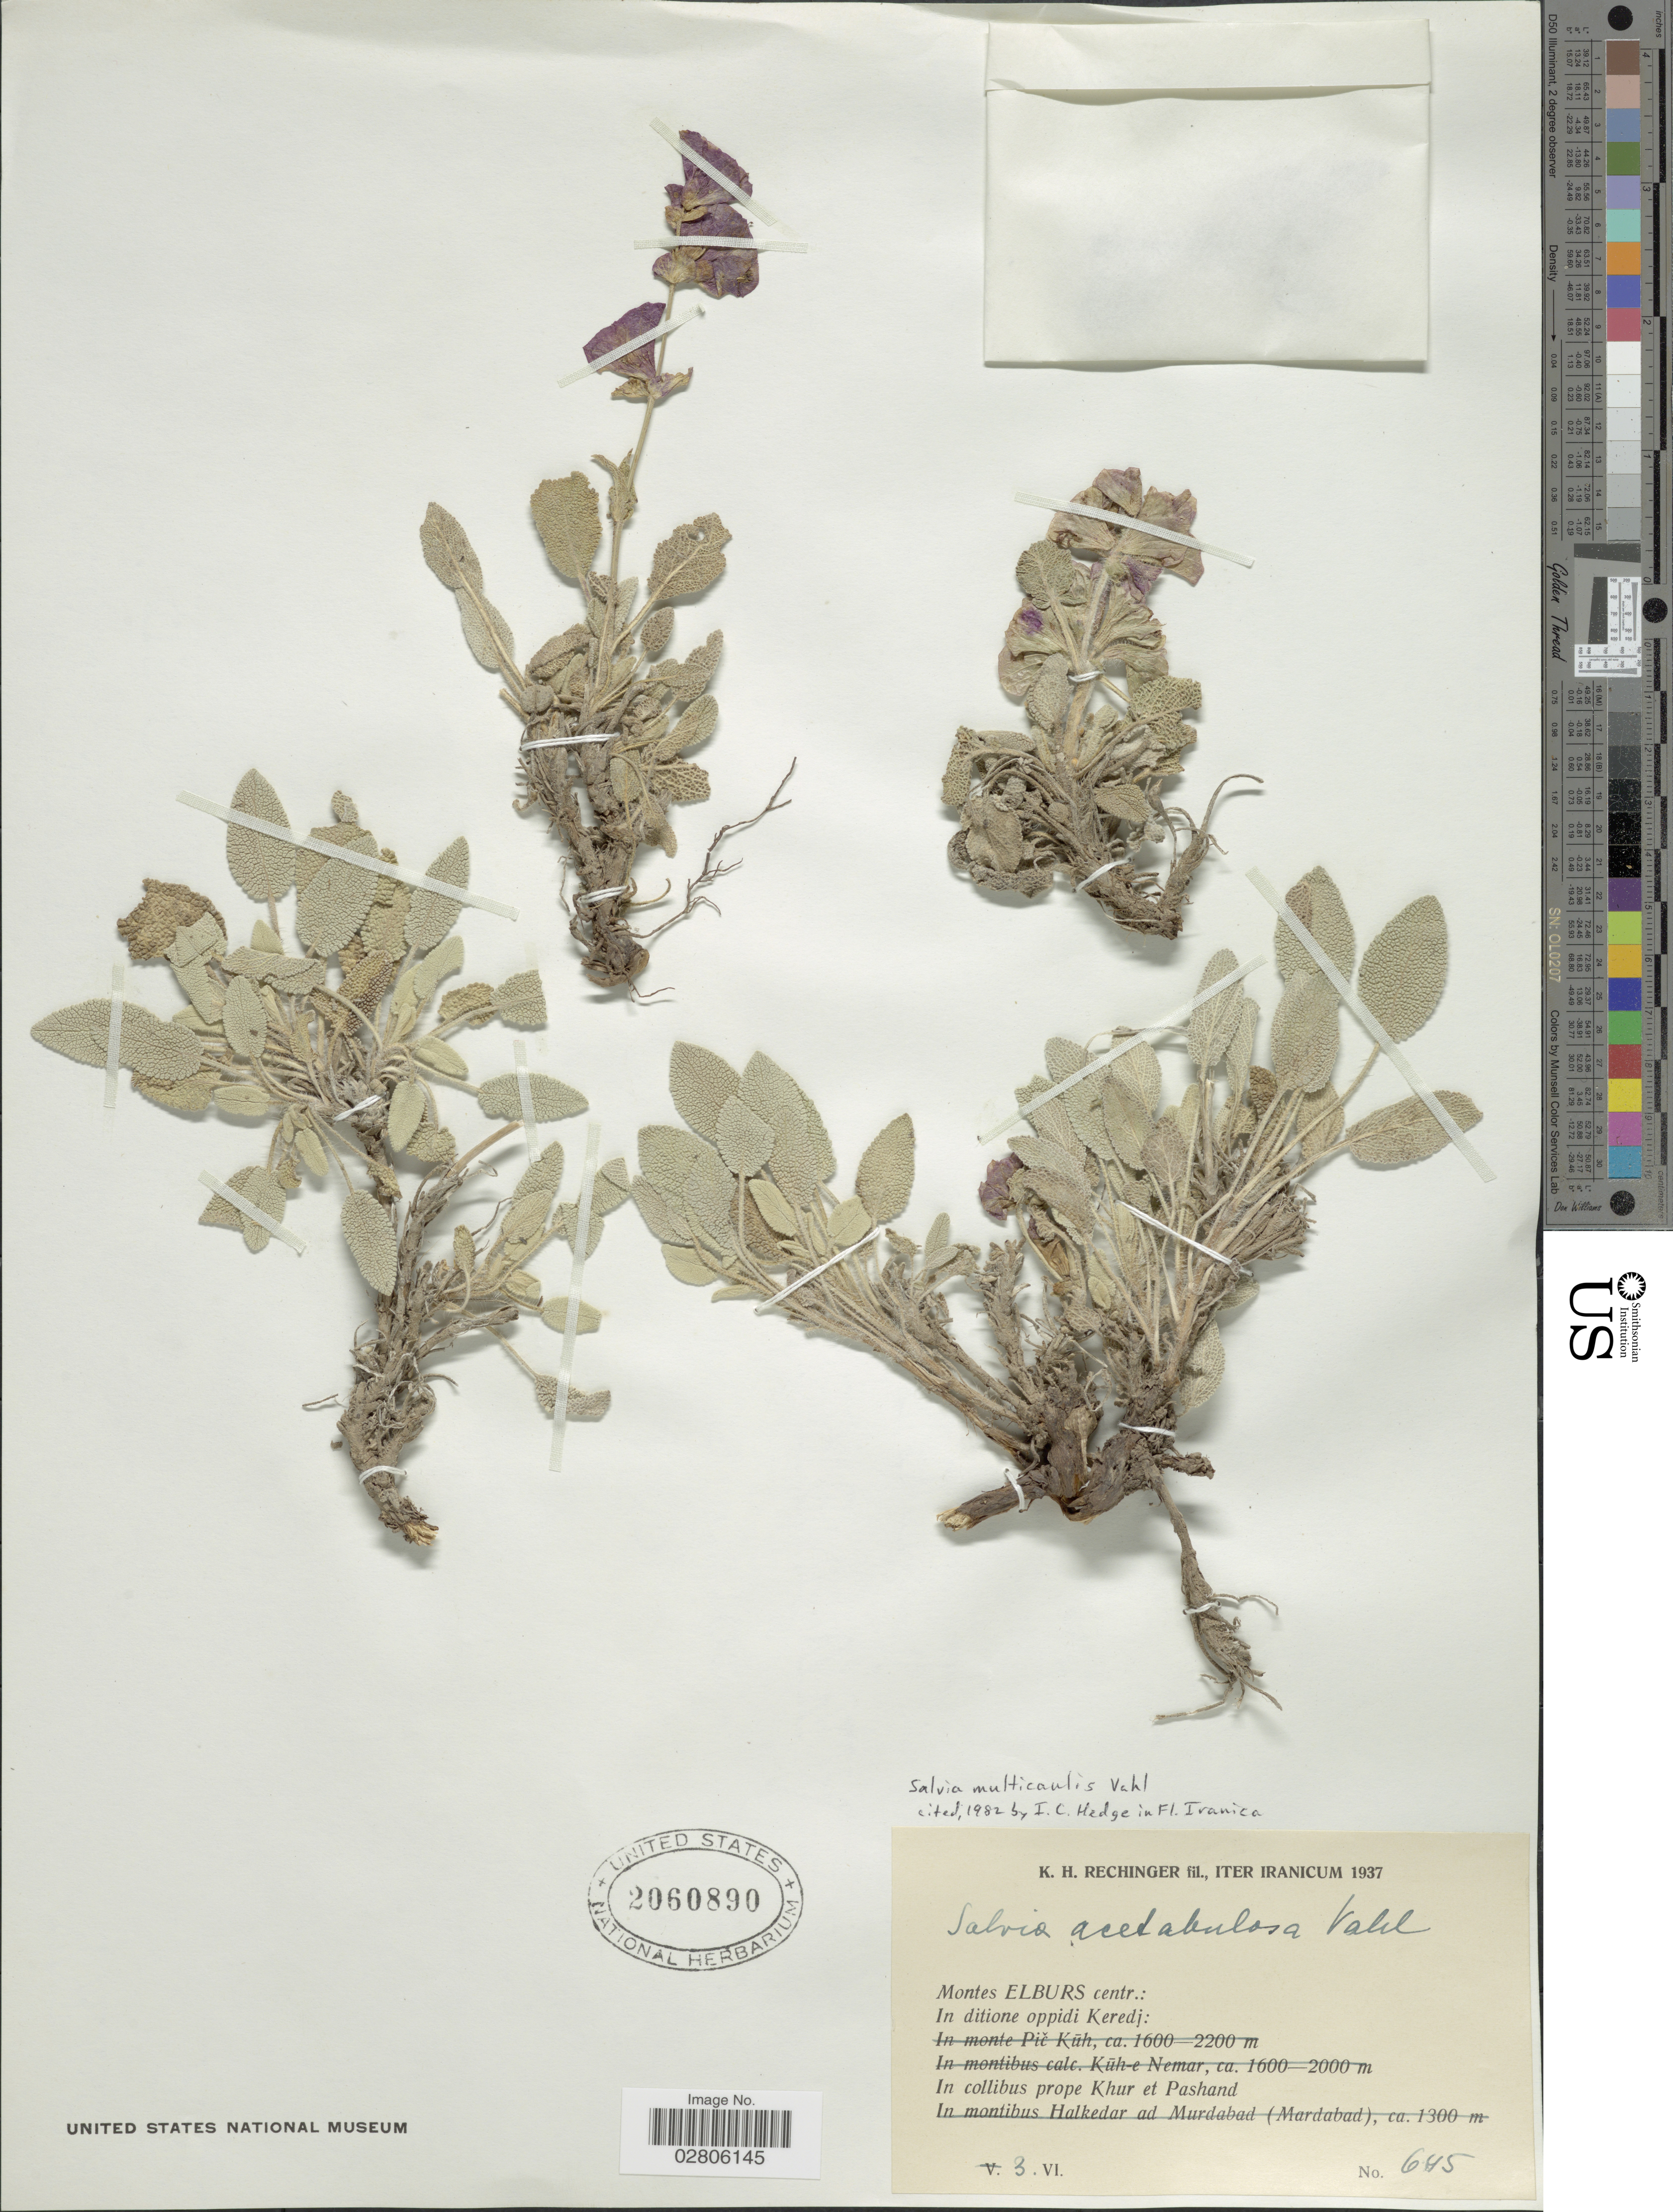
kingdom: Plantae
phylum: Tracheophyta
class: Magnoliopsida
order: Lamiales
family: Lamiaceae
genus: Salvia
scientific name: Salvia multicaulis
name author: Vahl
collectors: K. H. Rechinger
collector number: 645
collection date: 1937-06-03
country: Iran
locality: Montes Elburs centr.:, In ditione oppidi Keredj: In collibus prope Khur et Pashand.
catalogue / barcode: US 2060890